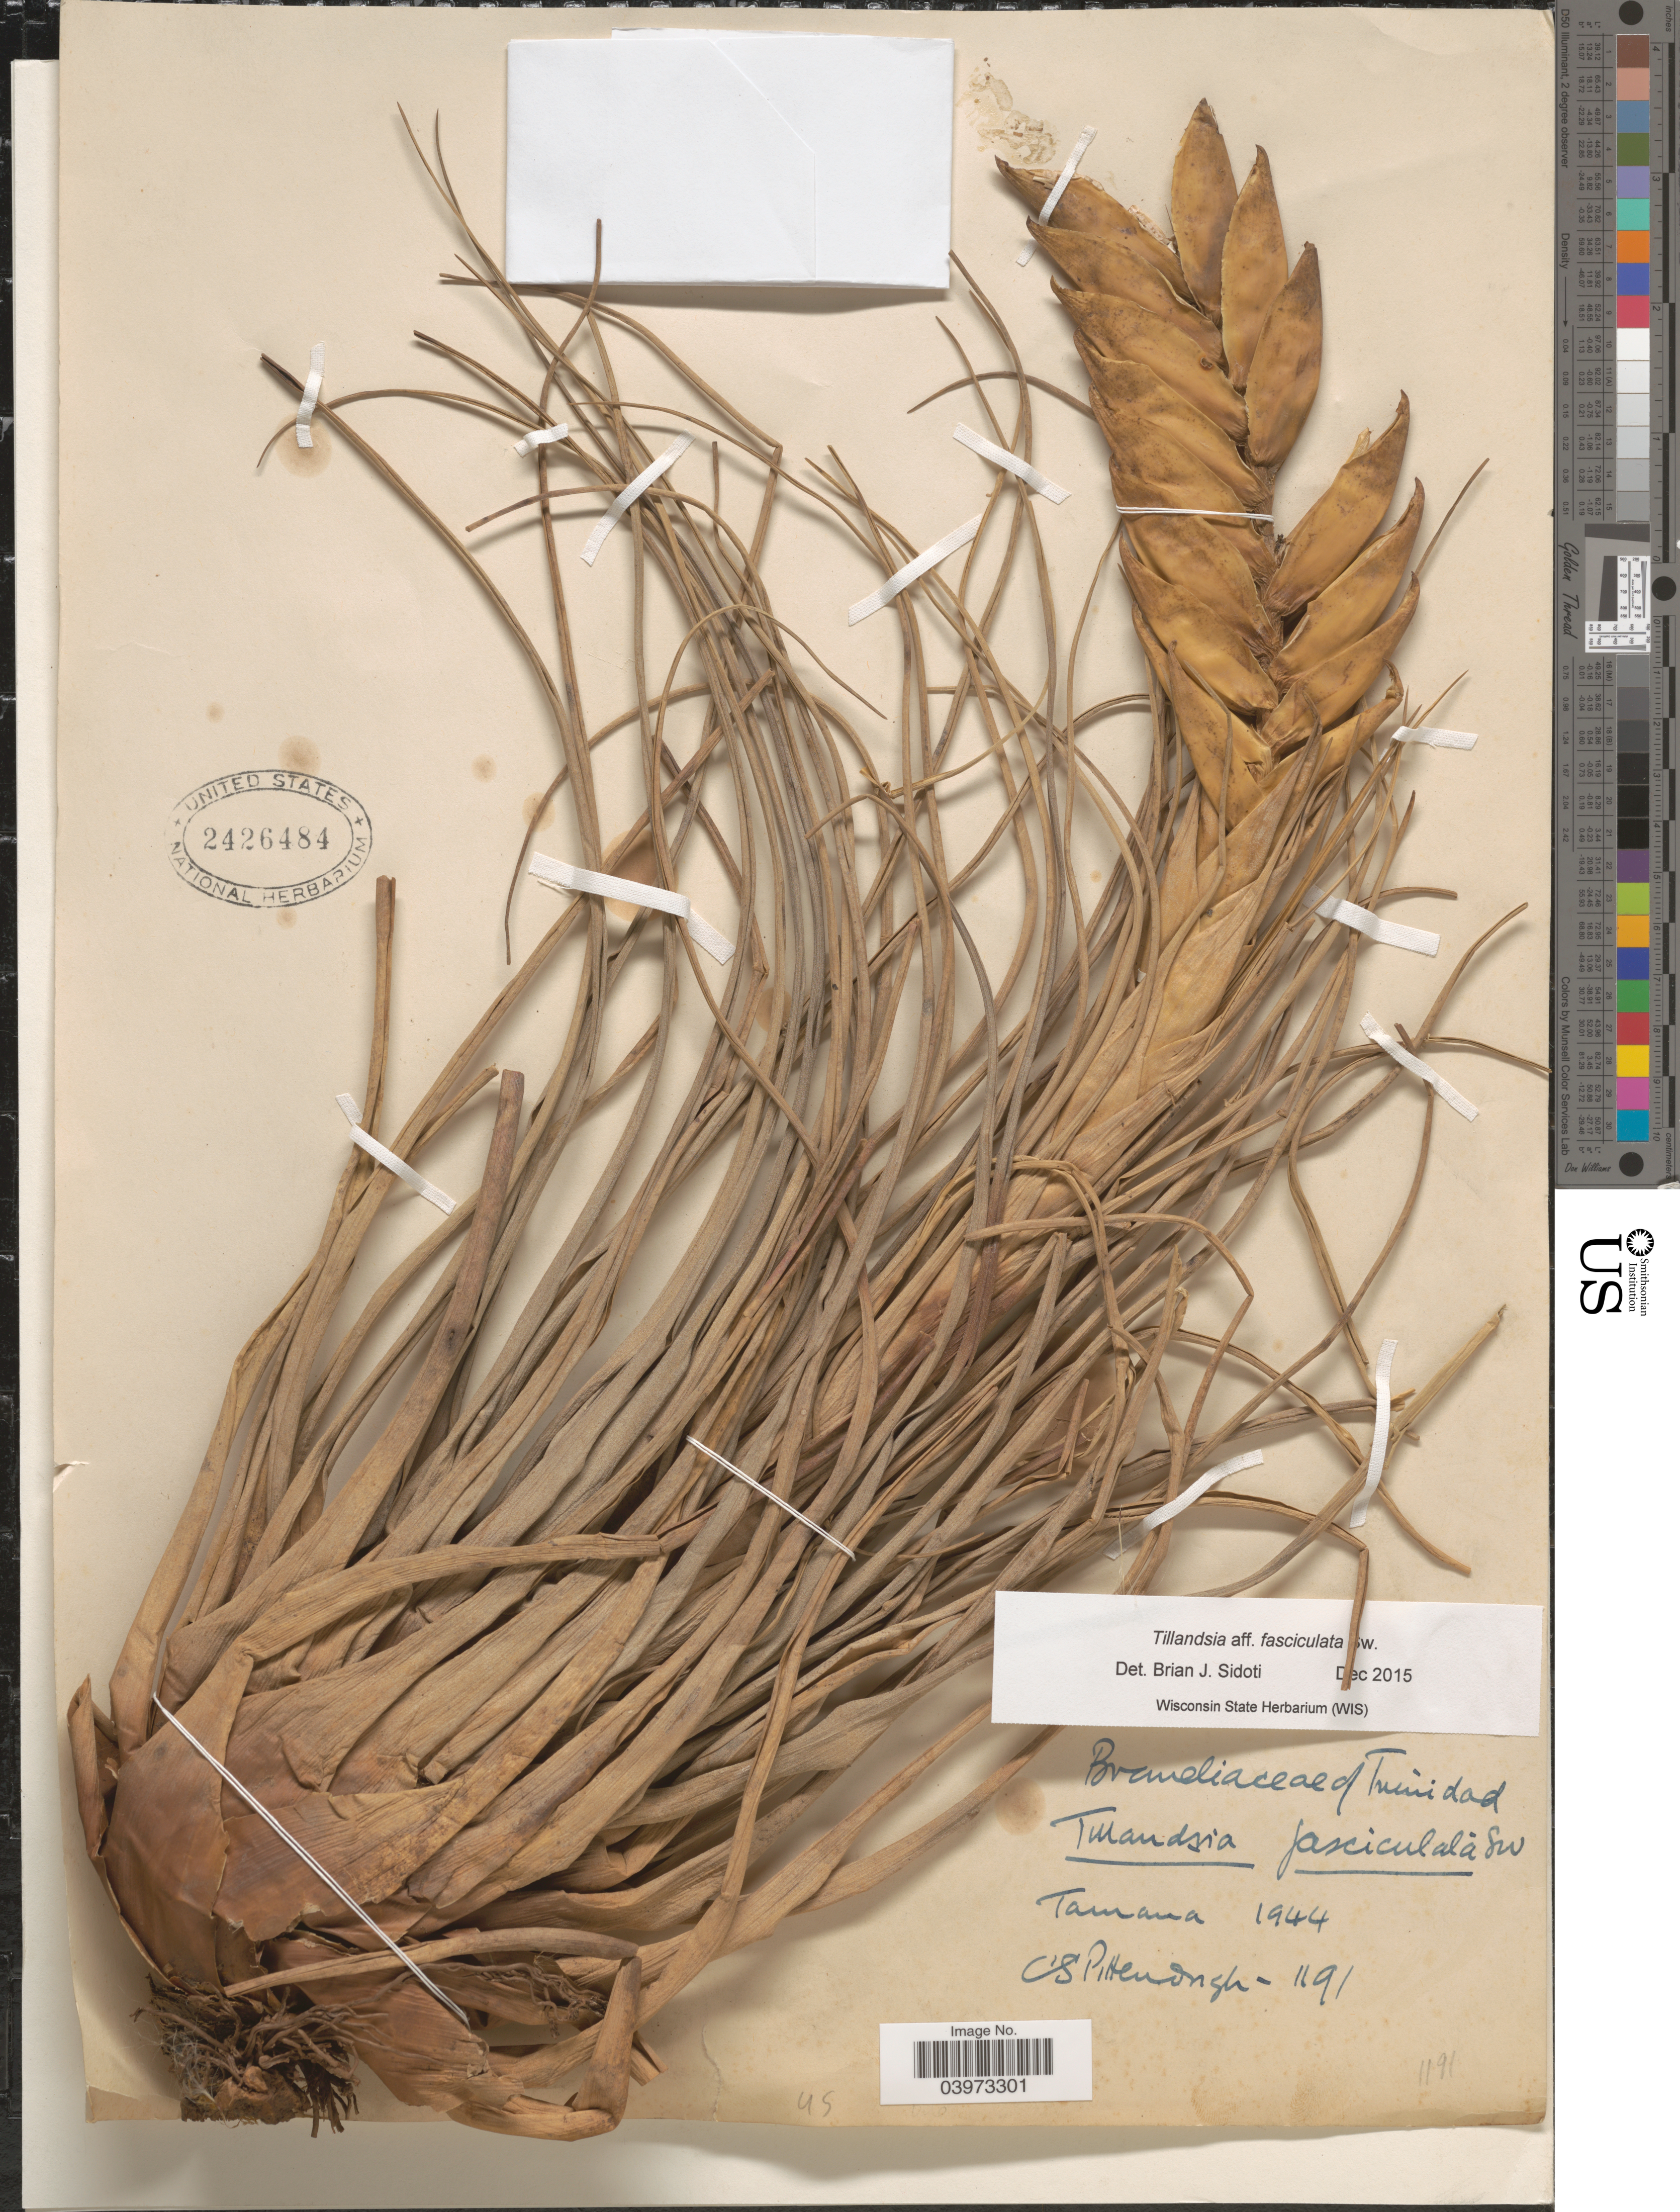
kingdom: Plantae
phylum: Tracheophyta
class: Liliopsida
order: Poales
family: Bromeliaceae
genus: Tillandsia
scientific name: Tillandsia fasciculata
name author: Sw.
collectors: C. Pittendrigh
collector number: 1191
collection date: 1944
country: Trinidad and Tobago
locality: Trinidad. Tamana.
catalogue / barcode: US 2426484